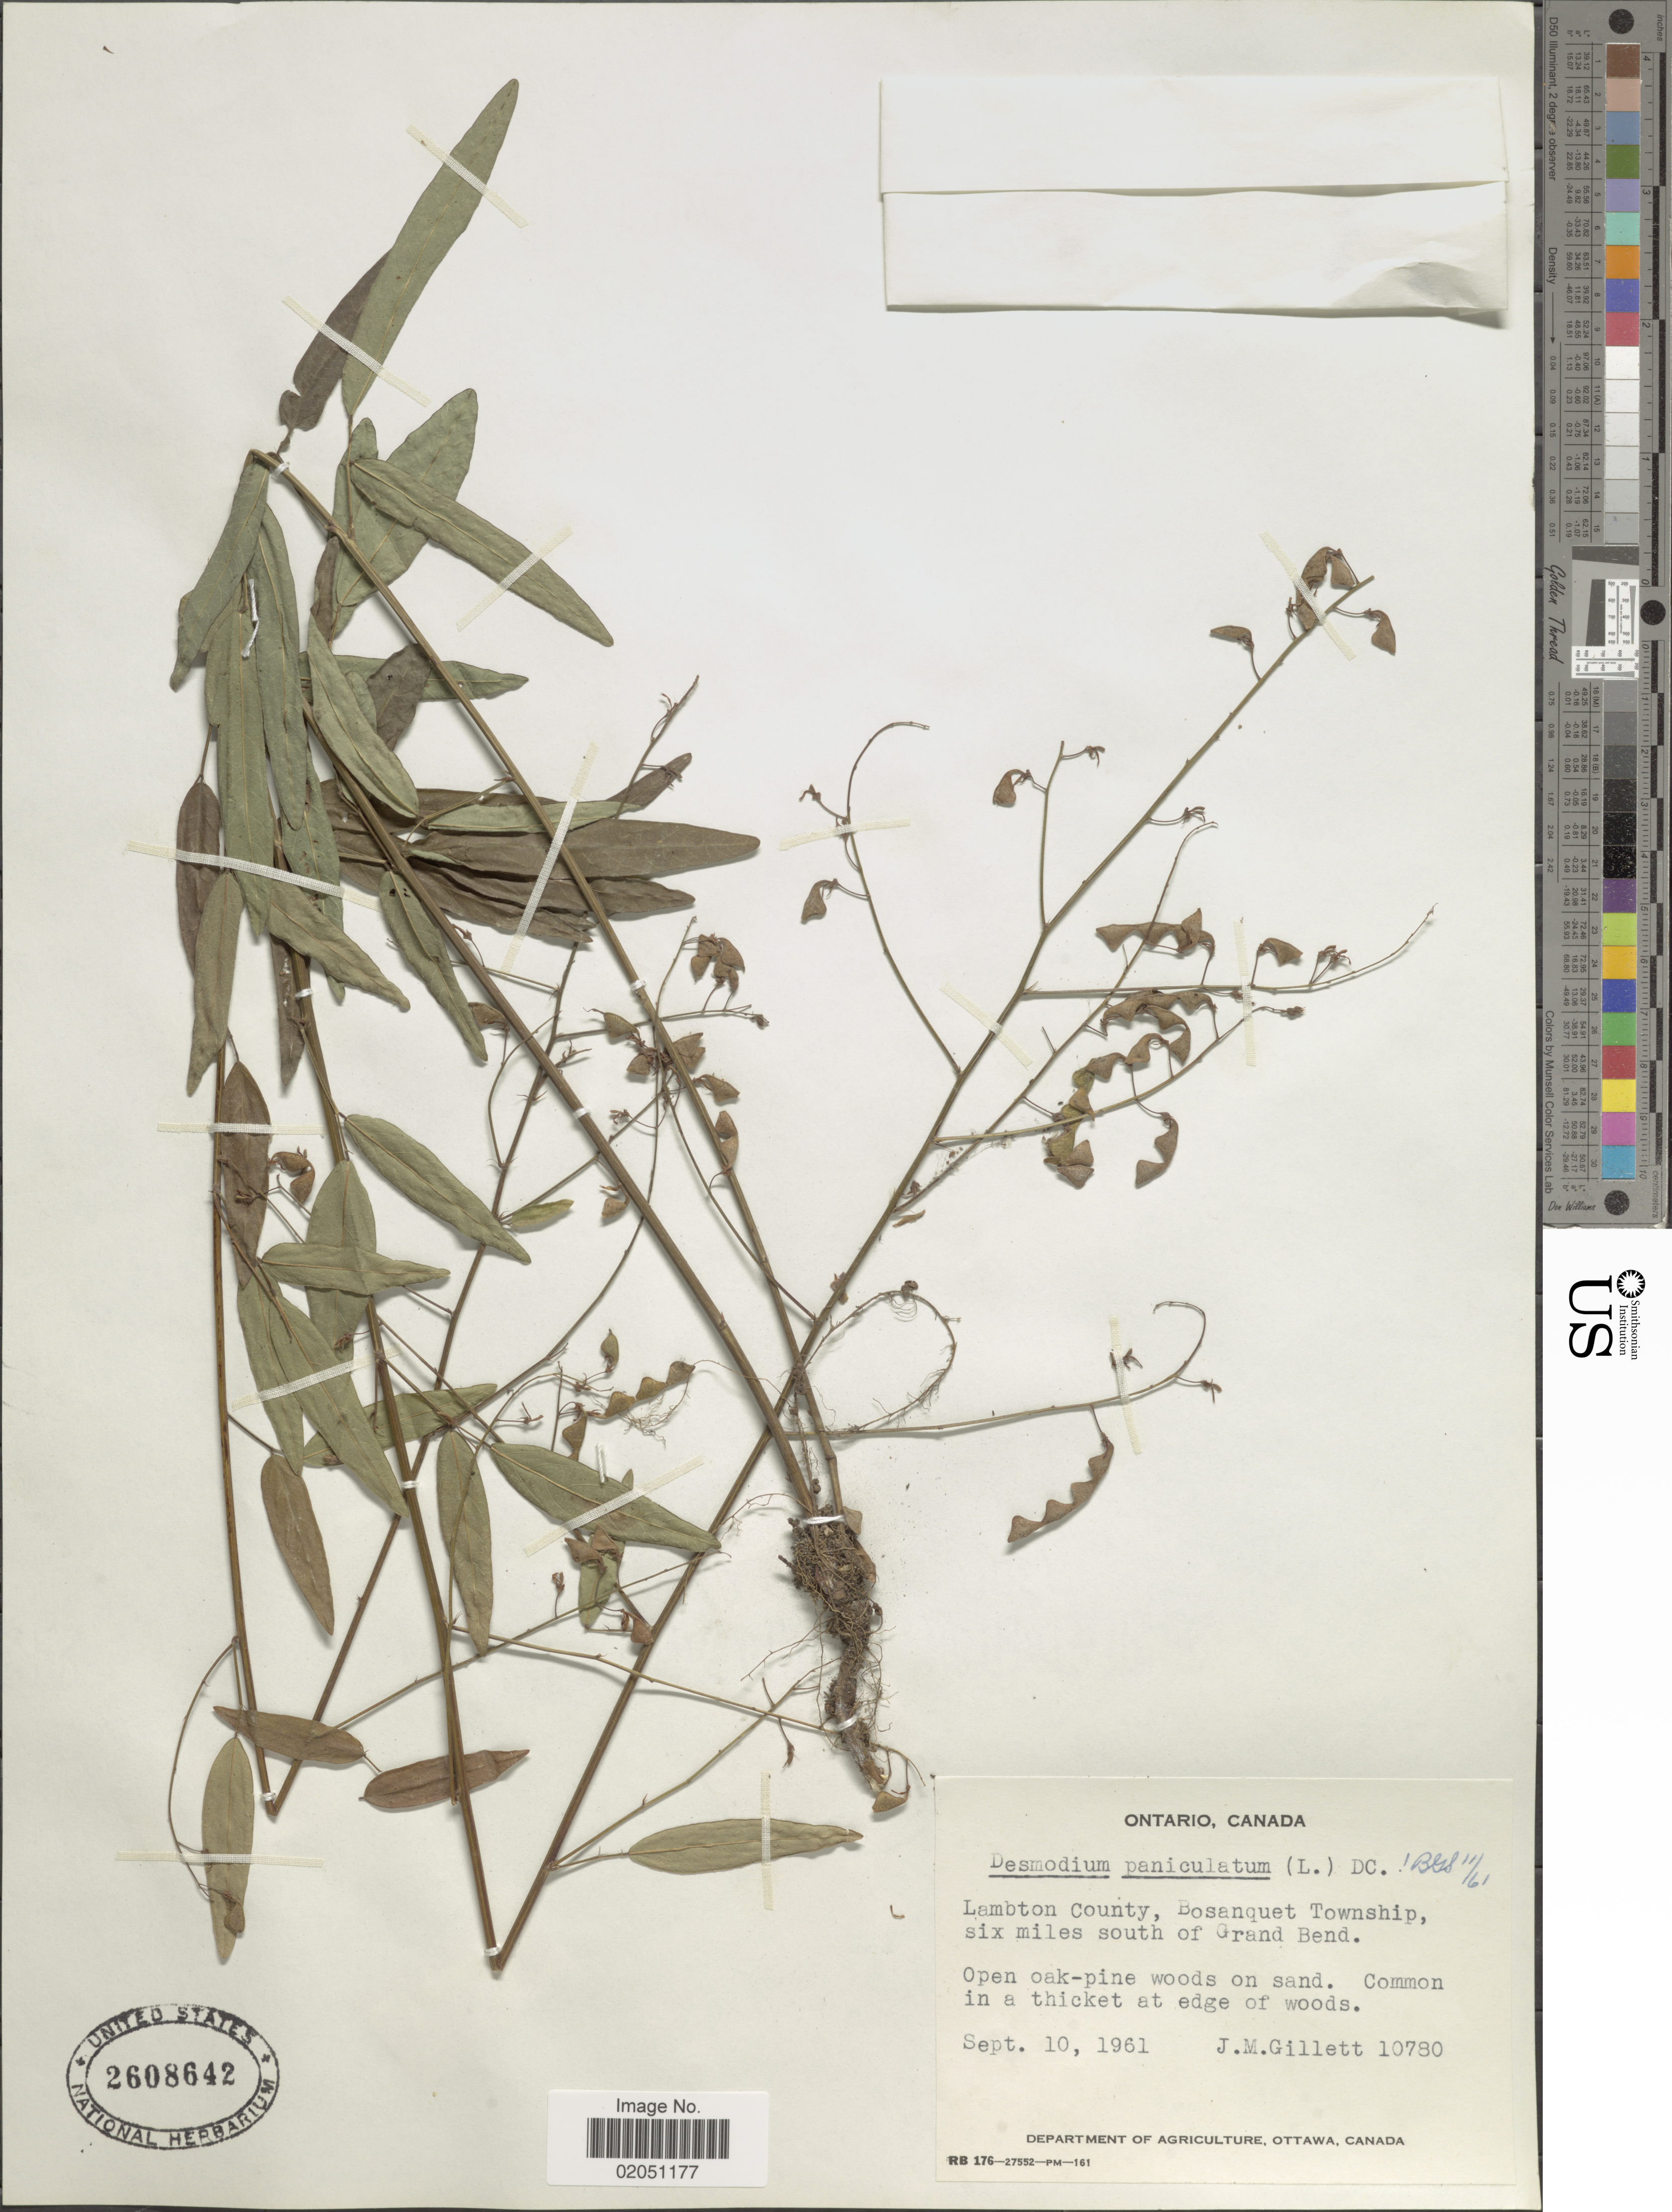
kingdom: Plantae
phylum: Tracheophyta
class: Magnoliopsida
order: Fabales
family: Fabaceae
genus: Desmodium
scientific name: Desmodium paniculatum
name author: (L.) DC.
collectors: J. M. Gillett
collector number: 10780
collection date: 1961-09-10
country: Canada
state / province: Ontario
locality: Lambton County, Bosanquet Township, six miles south of Grand Bend, Open oak-pine woods on sand. Common in a thicket at edge of woods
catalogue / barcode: US 2608642